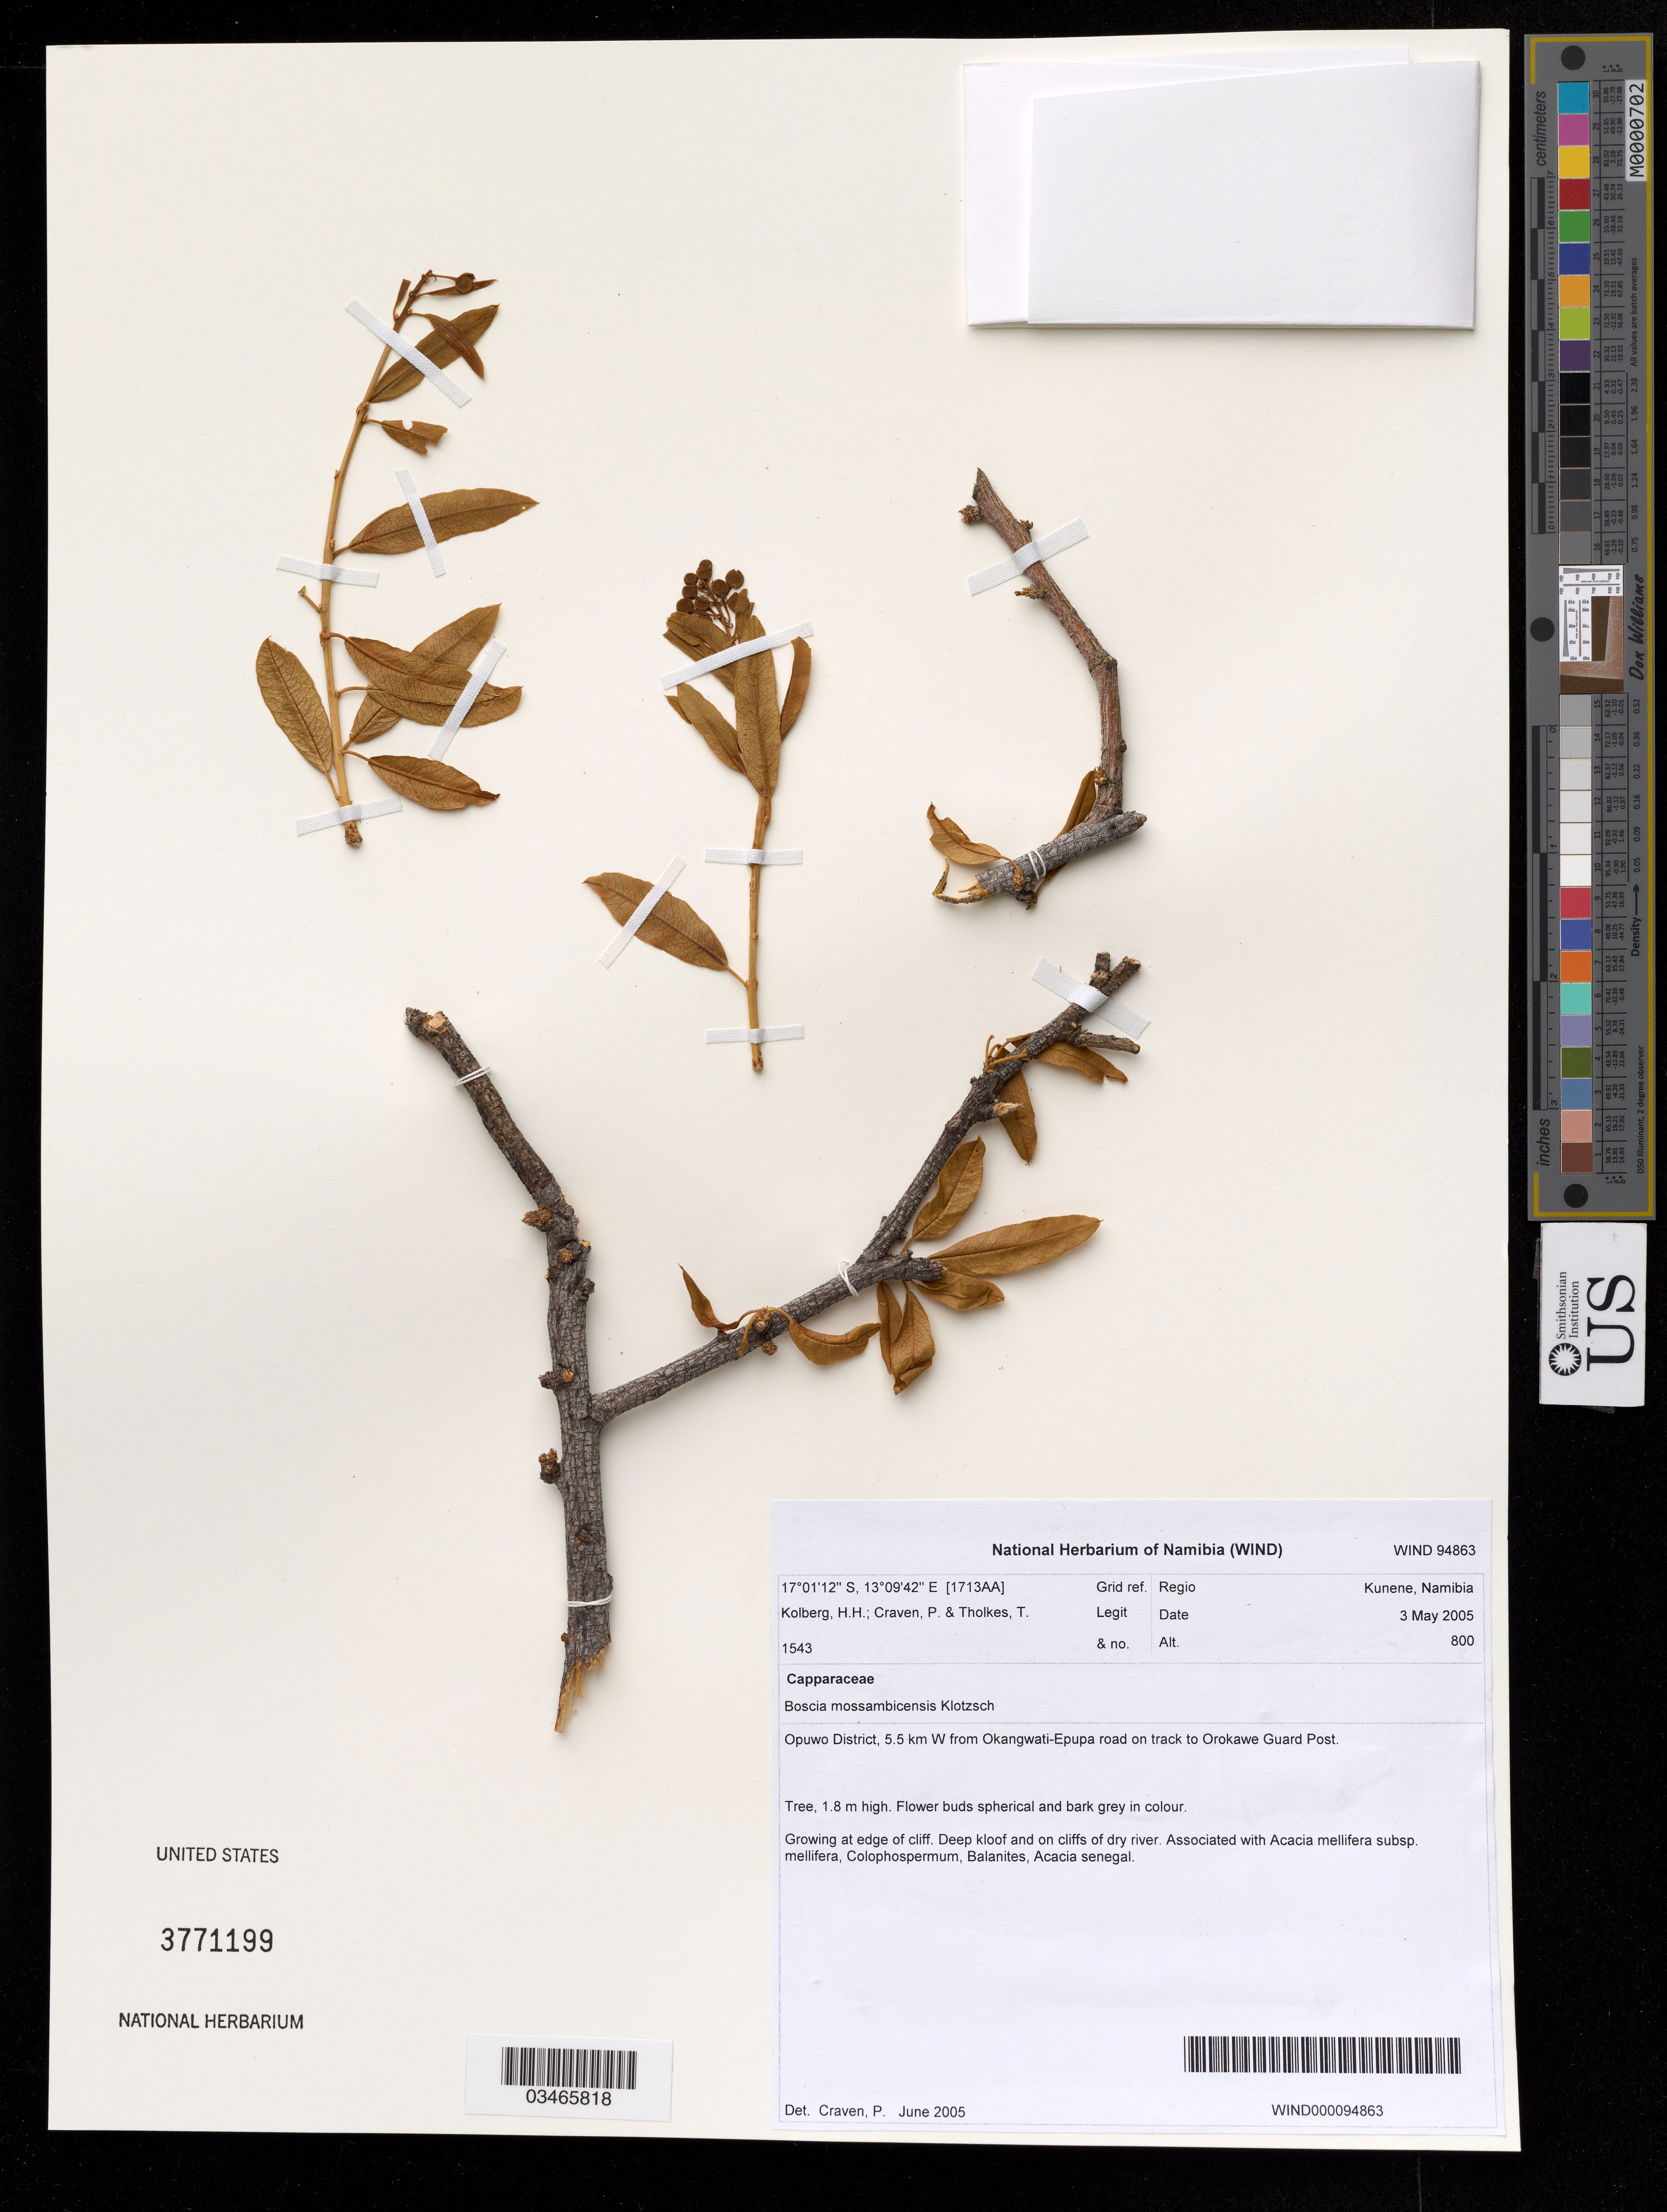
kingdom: Plantae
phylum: Tracheophyta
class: Magnoliopsida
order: Brassicales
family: Capparaceae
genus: Boscia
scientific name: Boscia mossambicensis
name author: Klotzsch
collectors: H. H. Kolberg, P. Craven & T. Tholkes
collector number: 1543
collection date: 2005-05-03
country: Namibia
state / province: Kunene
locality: Opuwo District, 5.5 km W from Okangwati-Epupa road on track to Orokawe Guard Post.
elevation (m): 800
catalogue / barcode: US 3771199